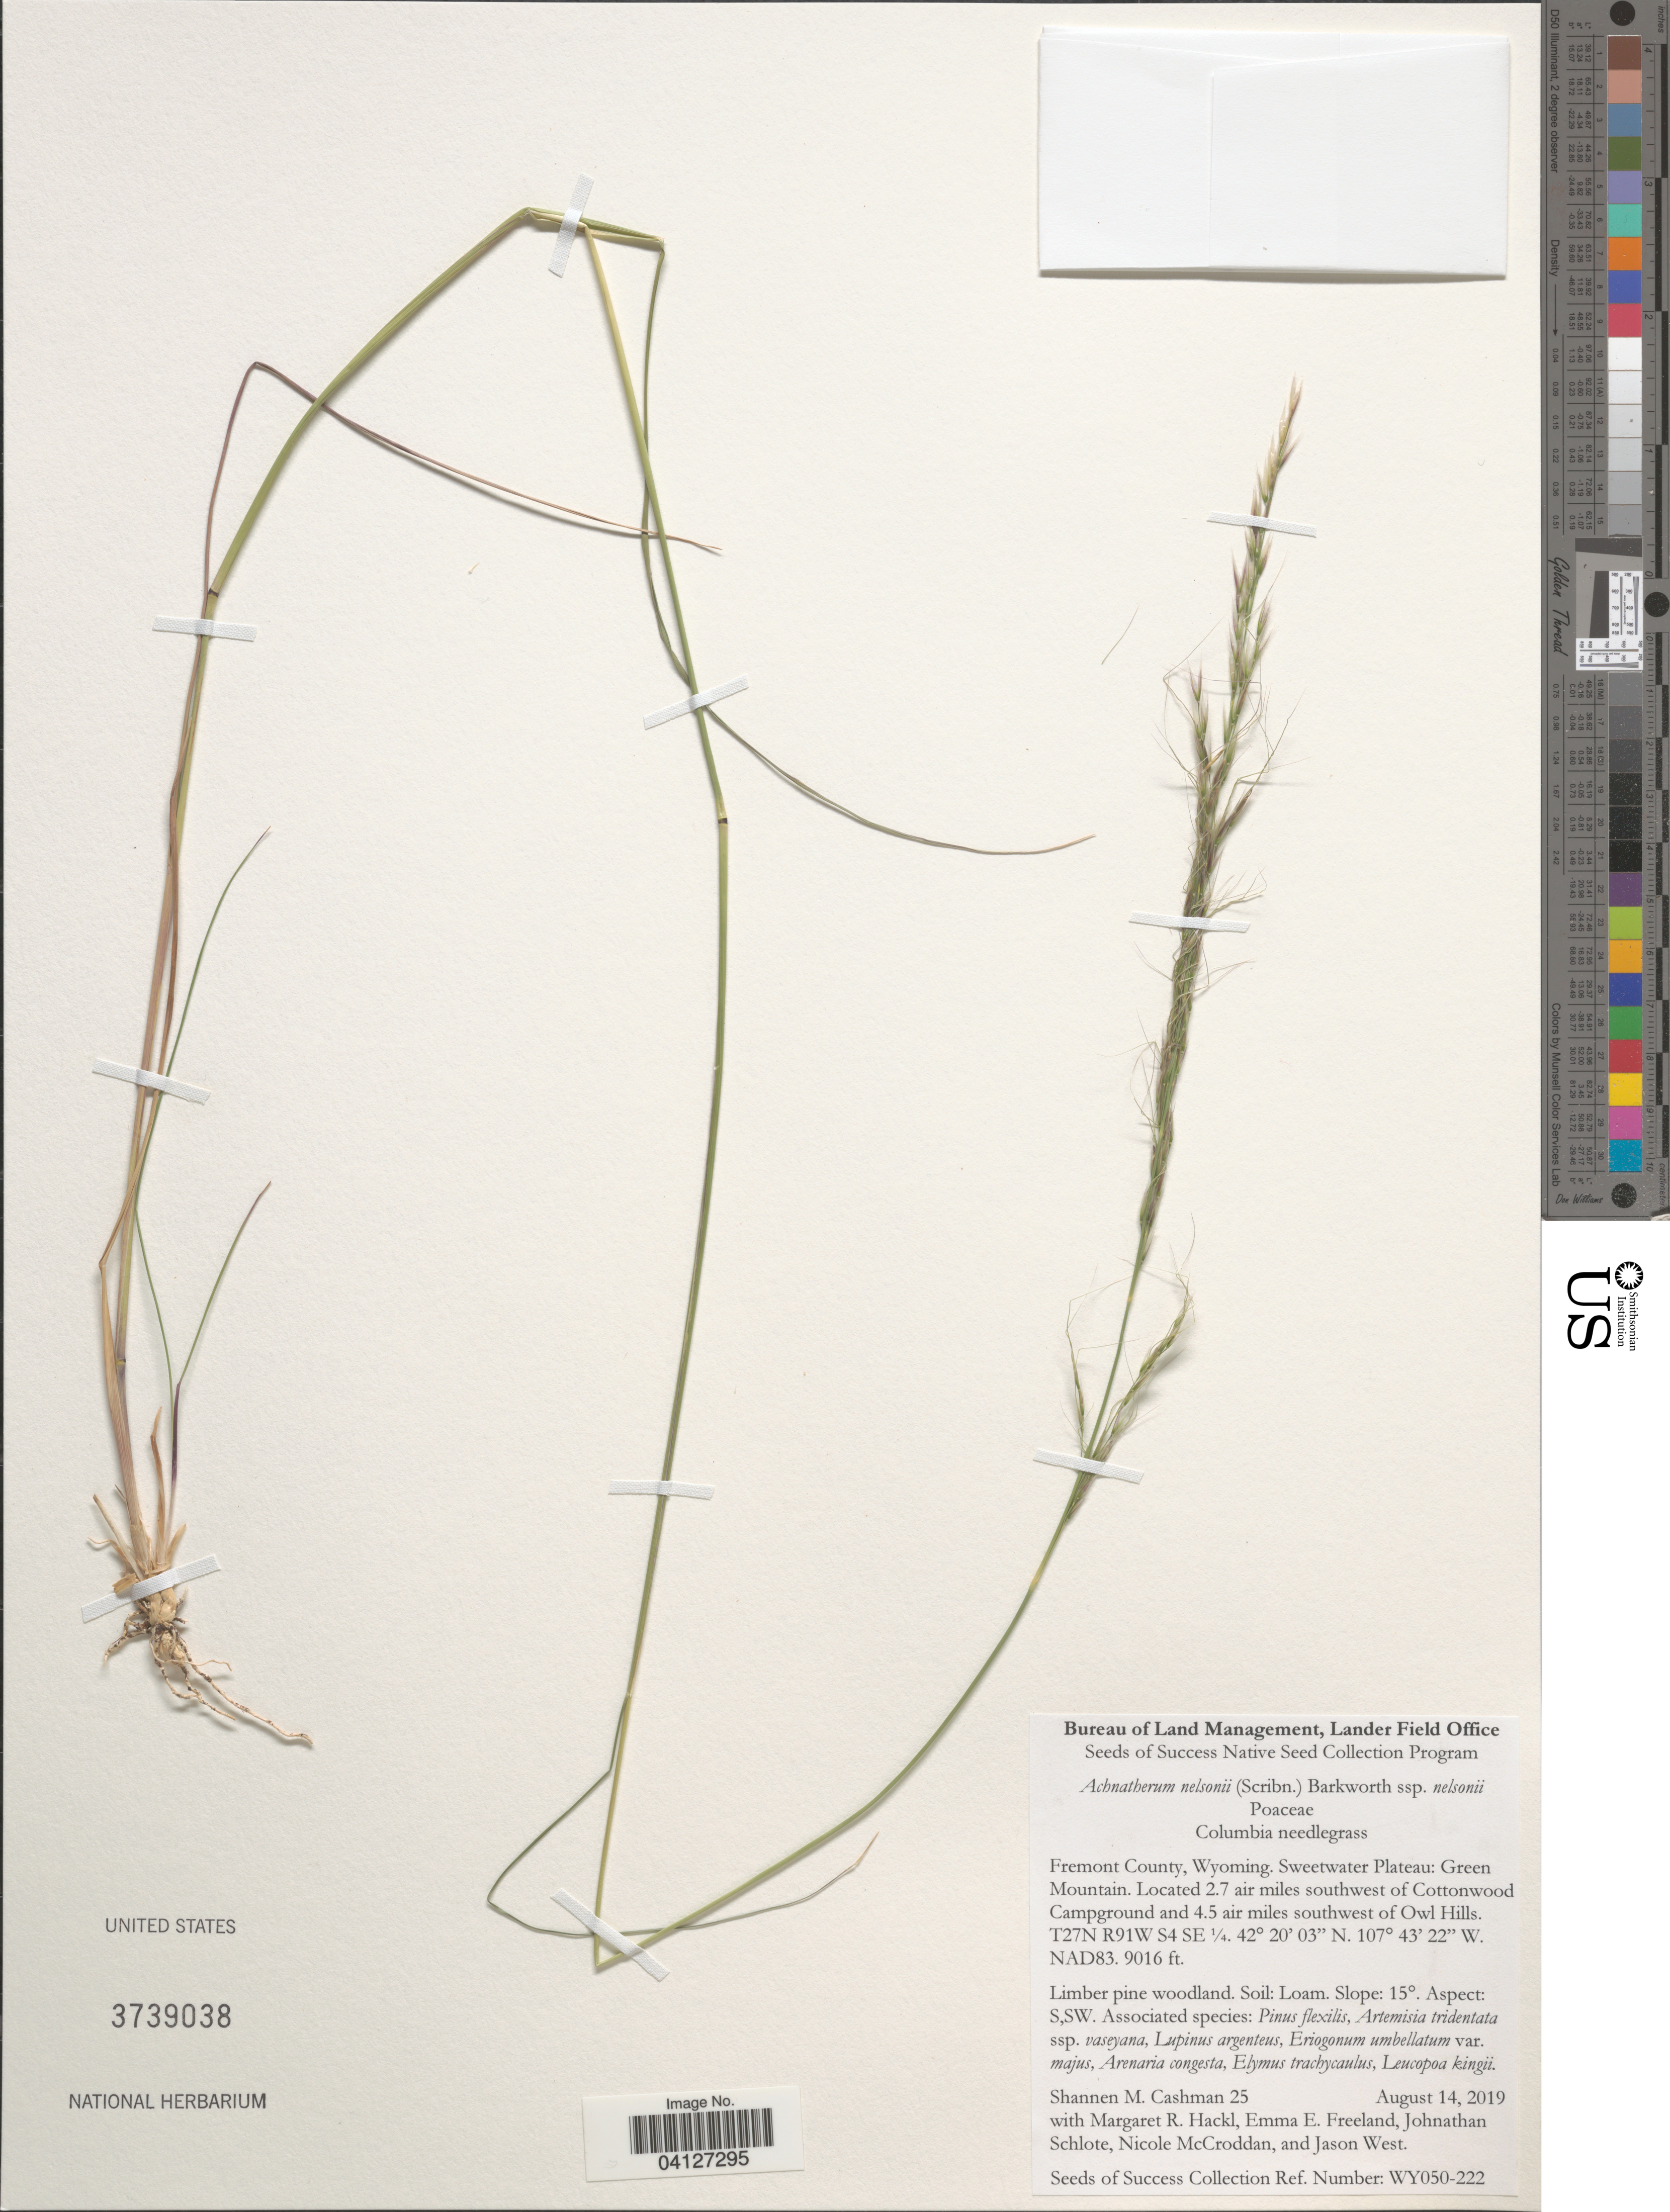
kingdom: Plantae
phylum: Tracheophyta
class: Liliopsida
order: Poales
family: Poaceae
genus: Achnatherum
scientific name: Achnatherum nelsonii subsp. nelsonii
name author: (Swallen) Barkworth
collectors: S. Cashman, M. Hackl, E. Freeland, J. Schlote & et al.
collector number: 25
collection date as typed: Transcribed d/m/y: 14/8/2019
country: United States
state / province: Wyoming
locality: Fremont County, Sweetwater Plateau: Green Mountain. Located 2.7 air miles southwest of Cottonwood Campground and 4.5 air miles southwest of Owl Hills. T27N R91W S4 SE ¼. NAD83. Aspect: S, SW.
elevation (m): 2748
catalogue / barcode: US 3739038